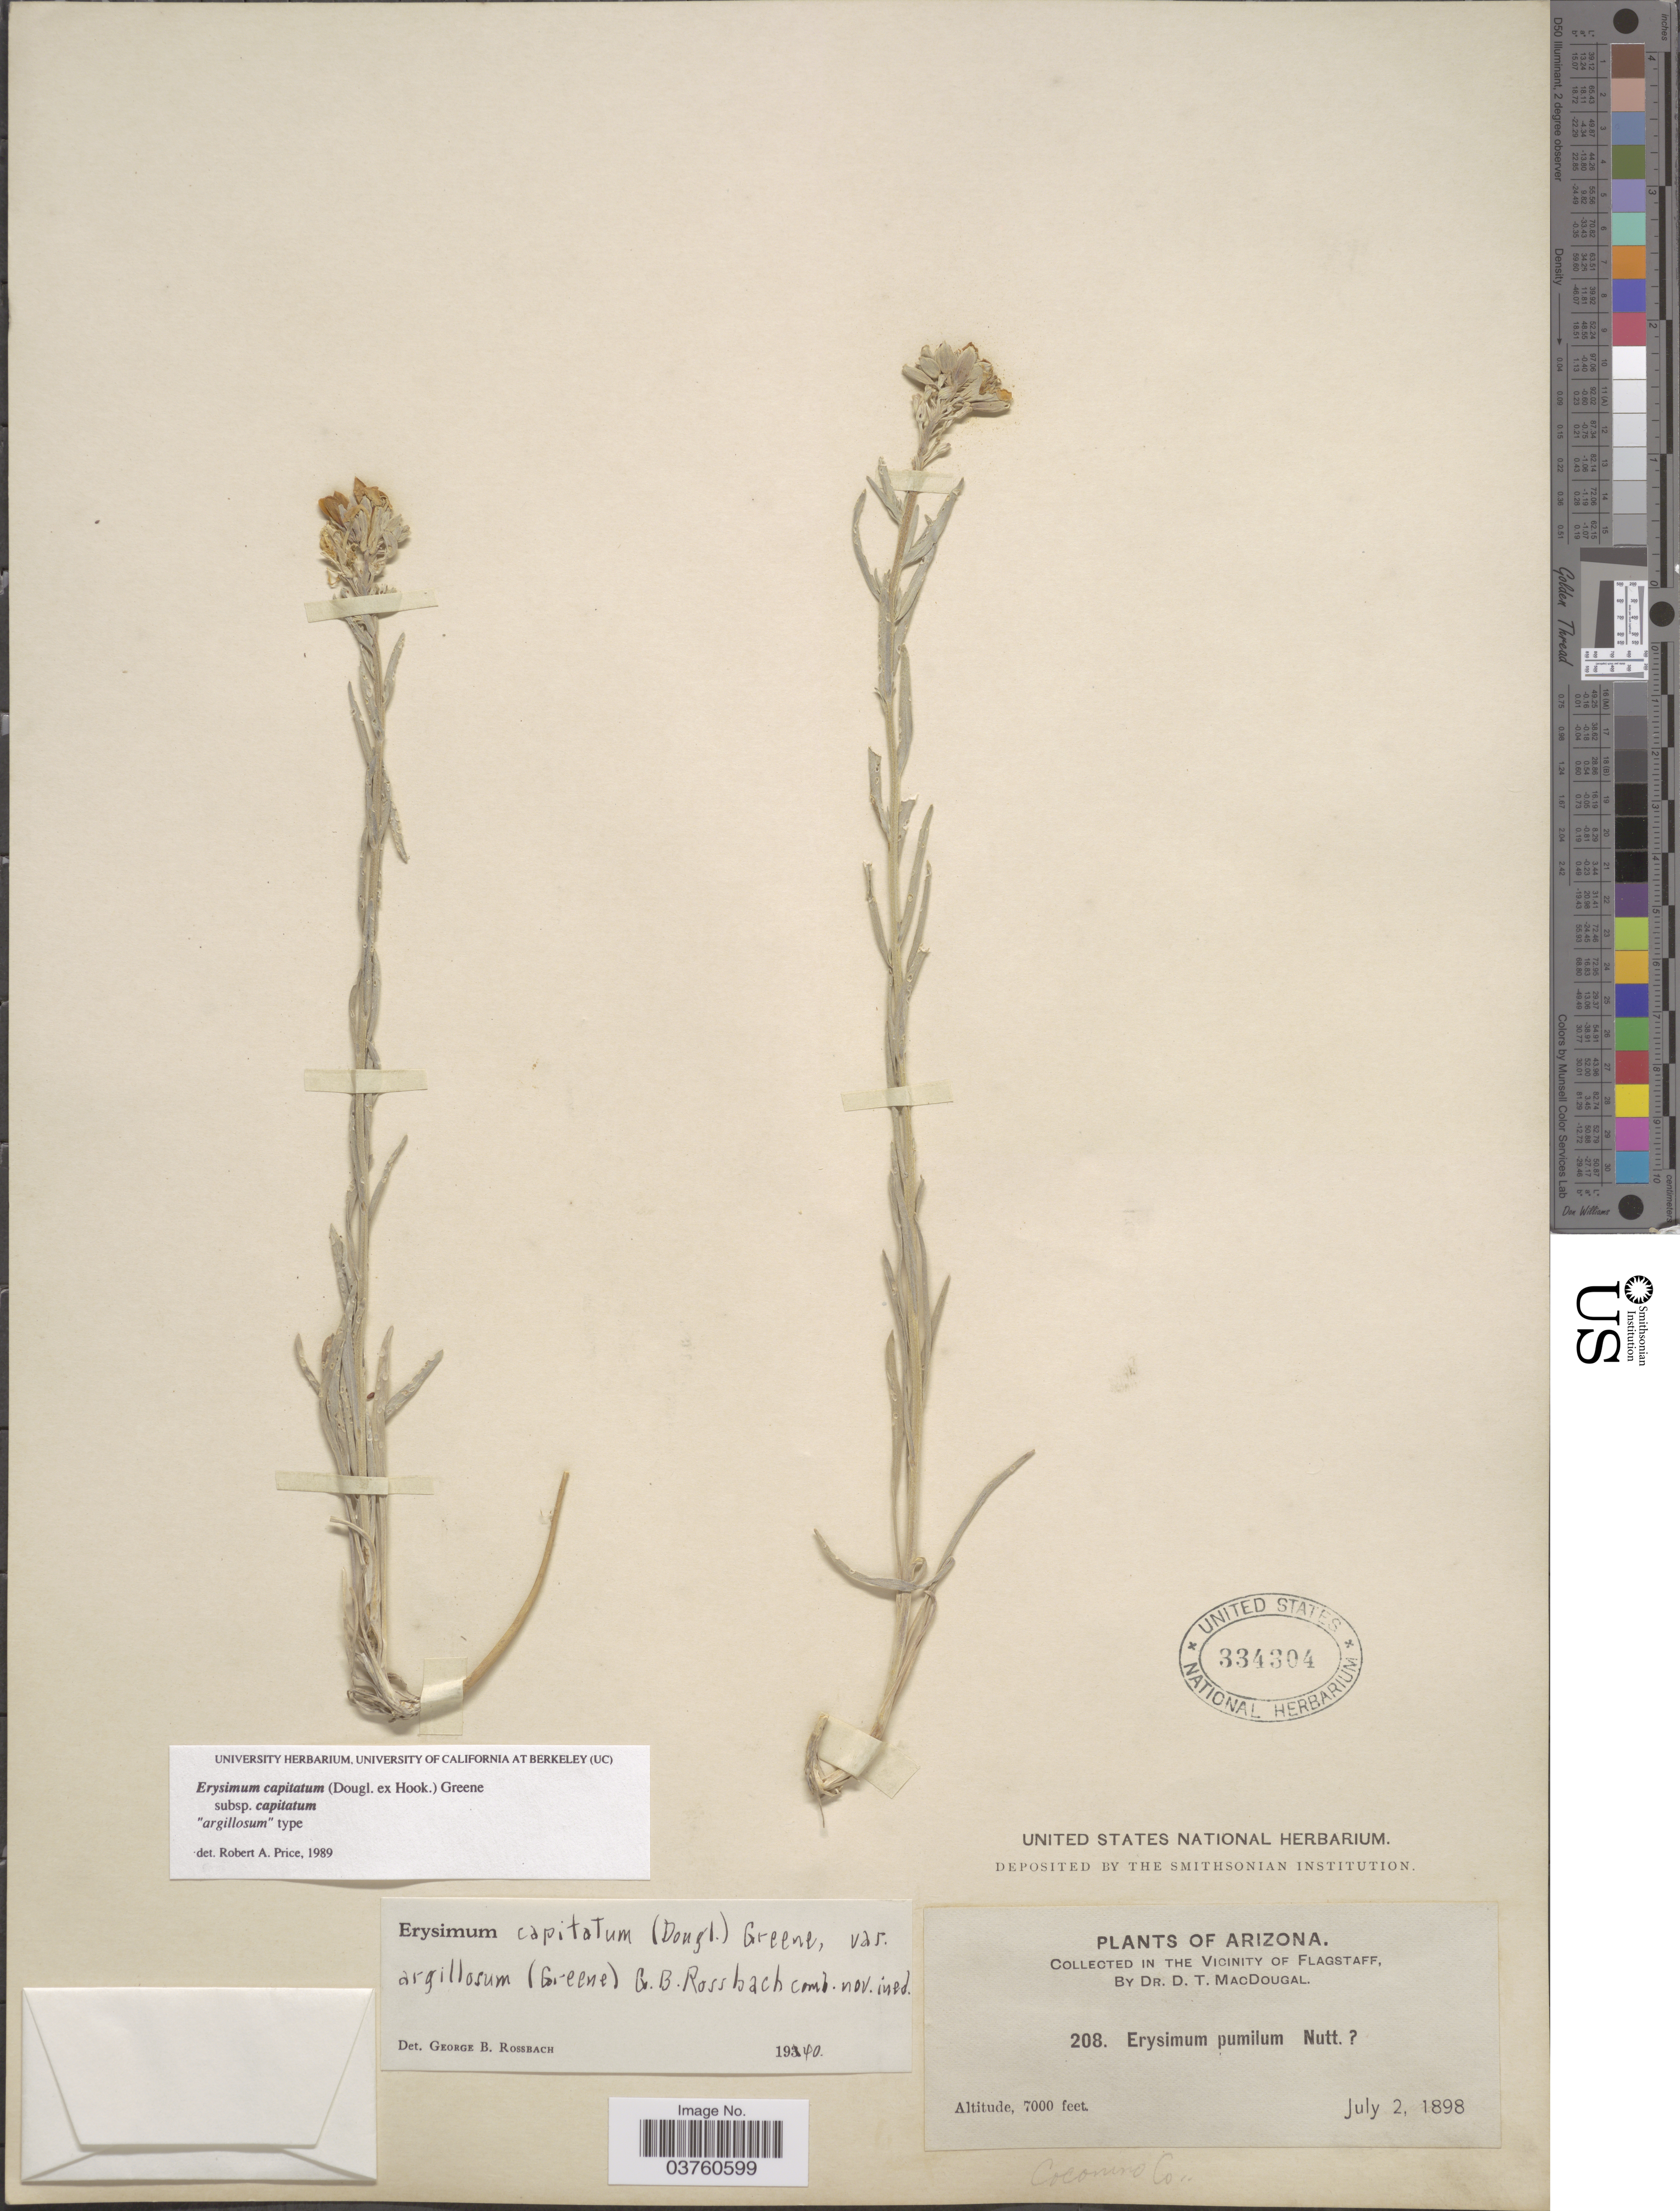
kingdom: Plantae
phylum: Tracheophyta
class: Magnoliopsida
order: Brassicales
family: Brassicaceae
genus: Erysimum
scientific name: Erysimum capitatum subsp. capitatum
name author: (Douglas ex Hook.) Greene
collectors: D. T. MacDougal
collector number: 208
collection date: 1898-07-02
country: United States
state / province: Arizona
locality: The Vicinity of Flagstaff. Coconino Co.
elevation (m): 2134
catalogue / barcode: US 334304